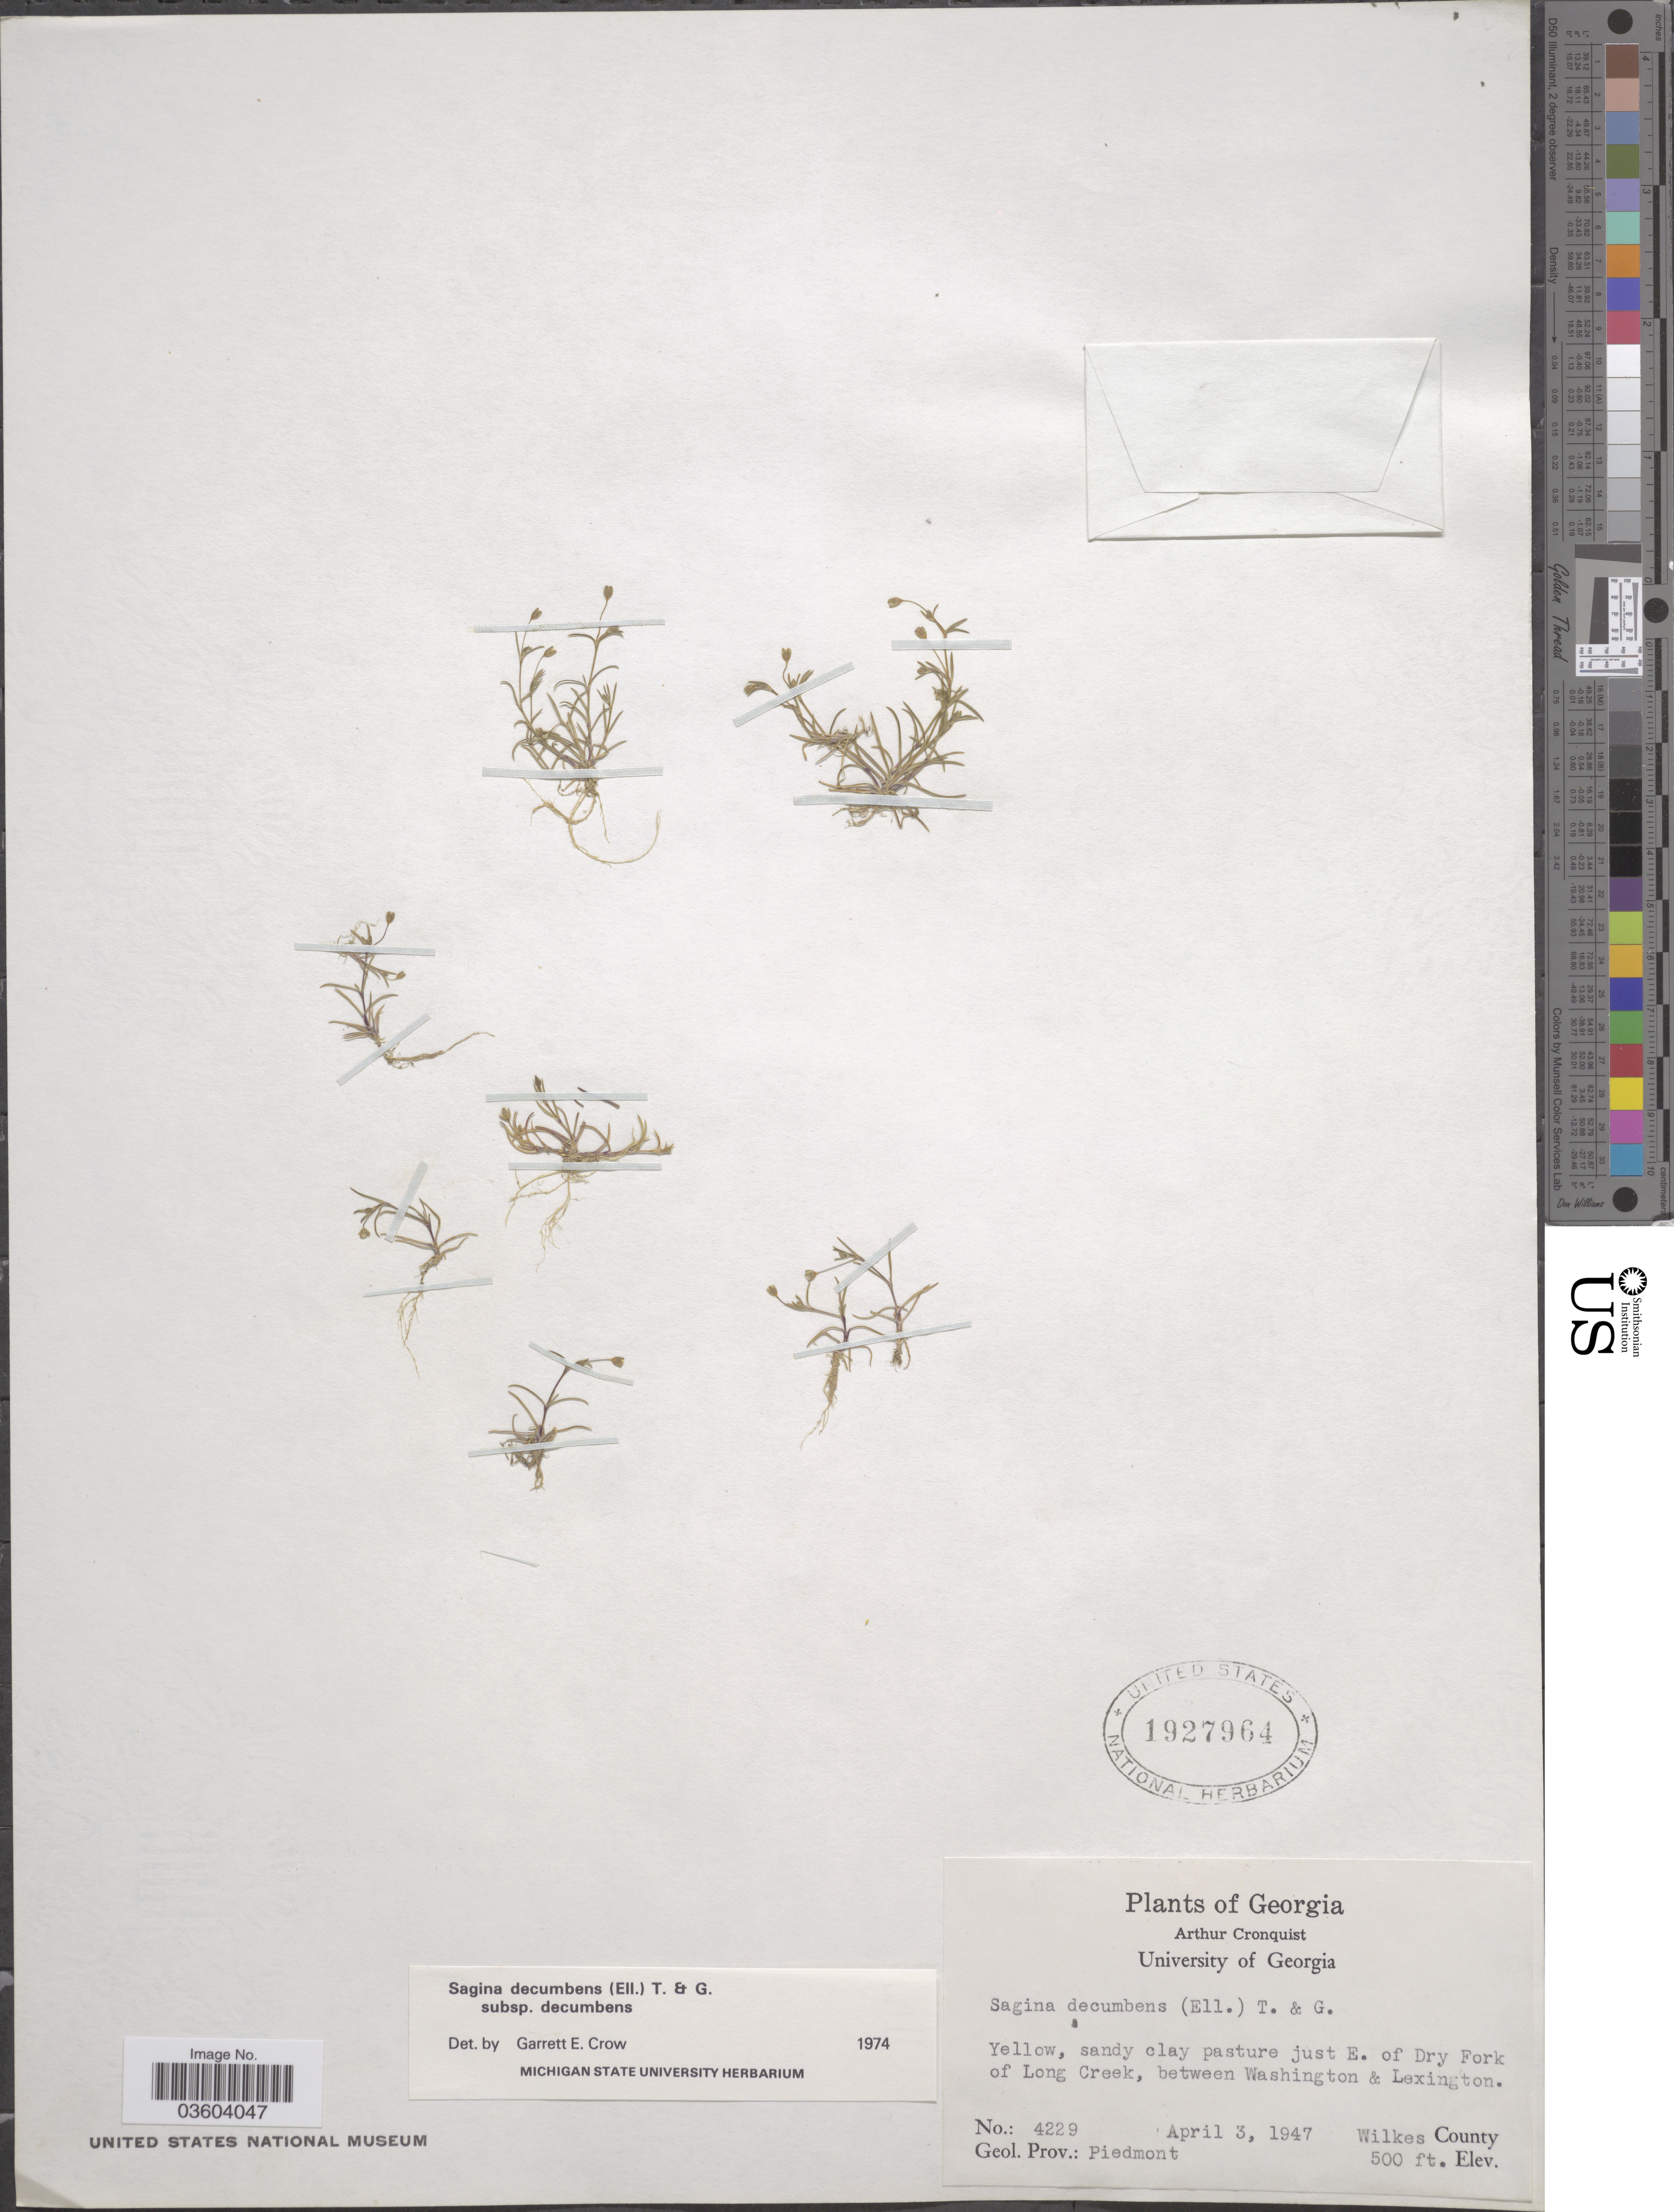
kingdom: Plantae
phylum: Tracheophyta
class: Magnoliopsida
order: Caryophyllales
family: Caryophyllaceae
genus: Sagina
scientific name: Sagina decumbens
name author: (Elliott) Torr. & A. Gray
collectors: A. J. Cronquist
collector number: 4229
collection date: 1947-04-03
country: United States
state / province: Georgia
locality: Yellow, sandy clay pasture just E. of Dry Fork of Long Creek, between Washington & Lexington. Wilkes County. Geol. Prov.: Piedmont.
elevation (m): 152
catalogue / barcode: US 1927964